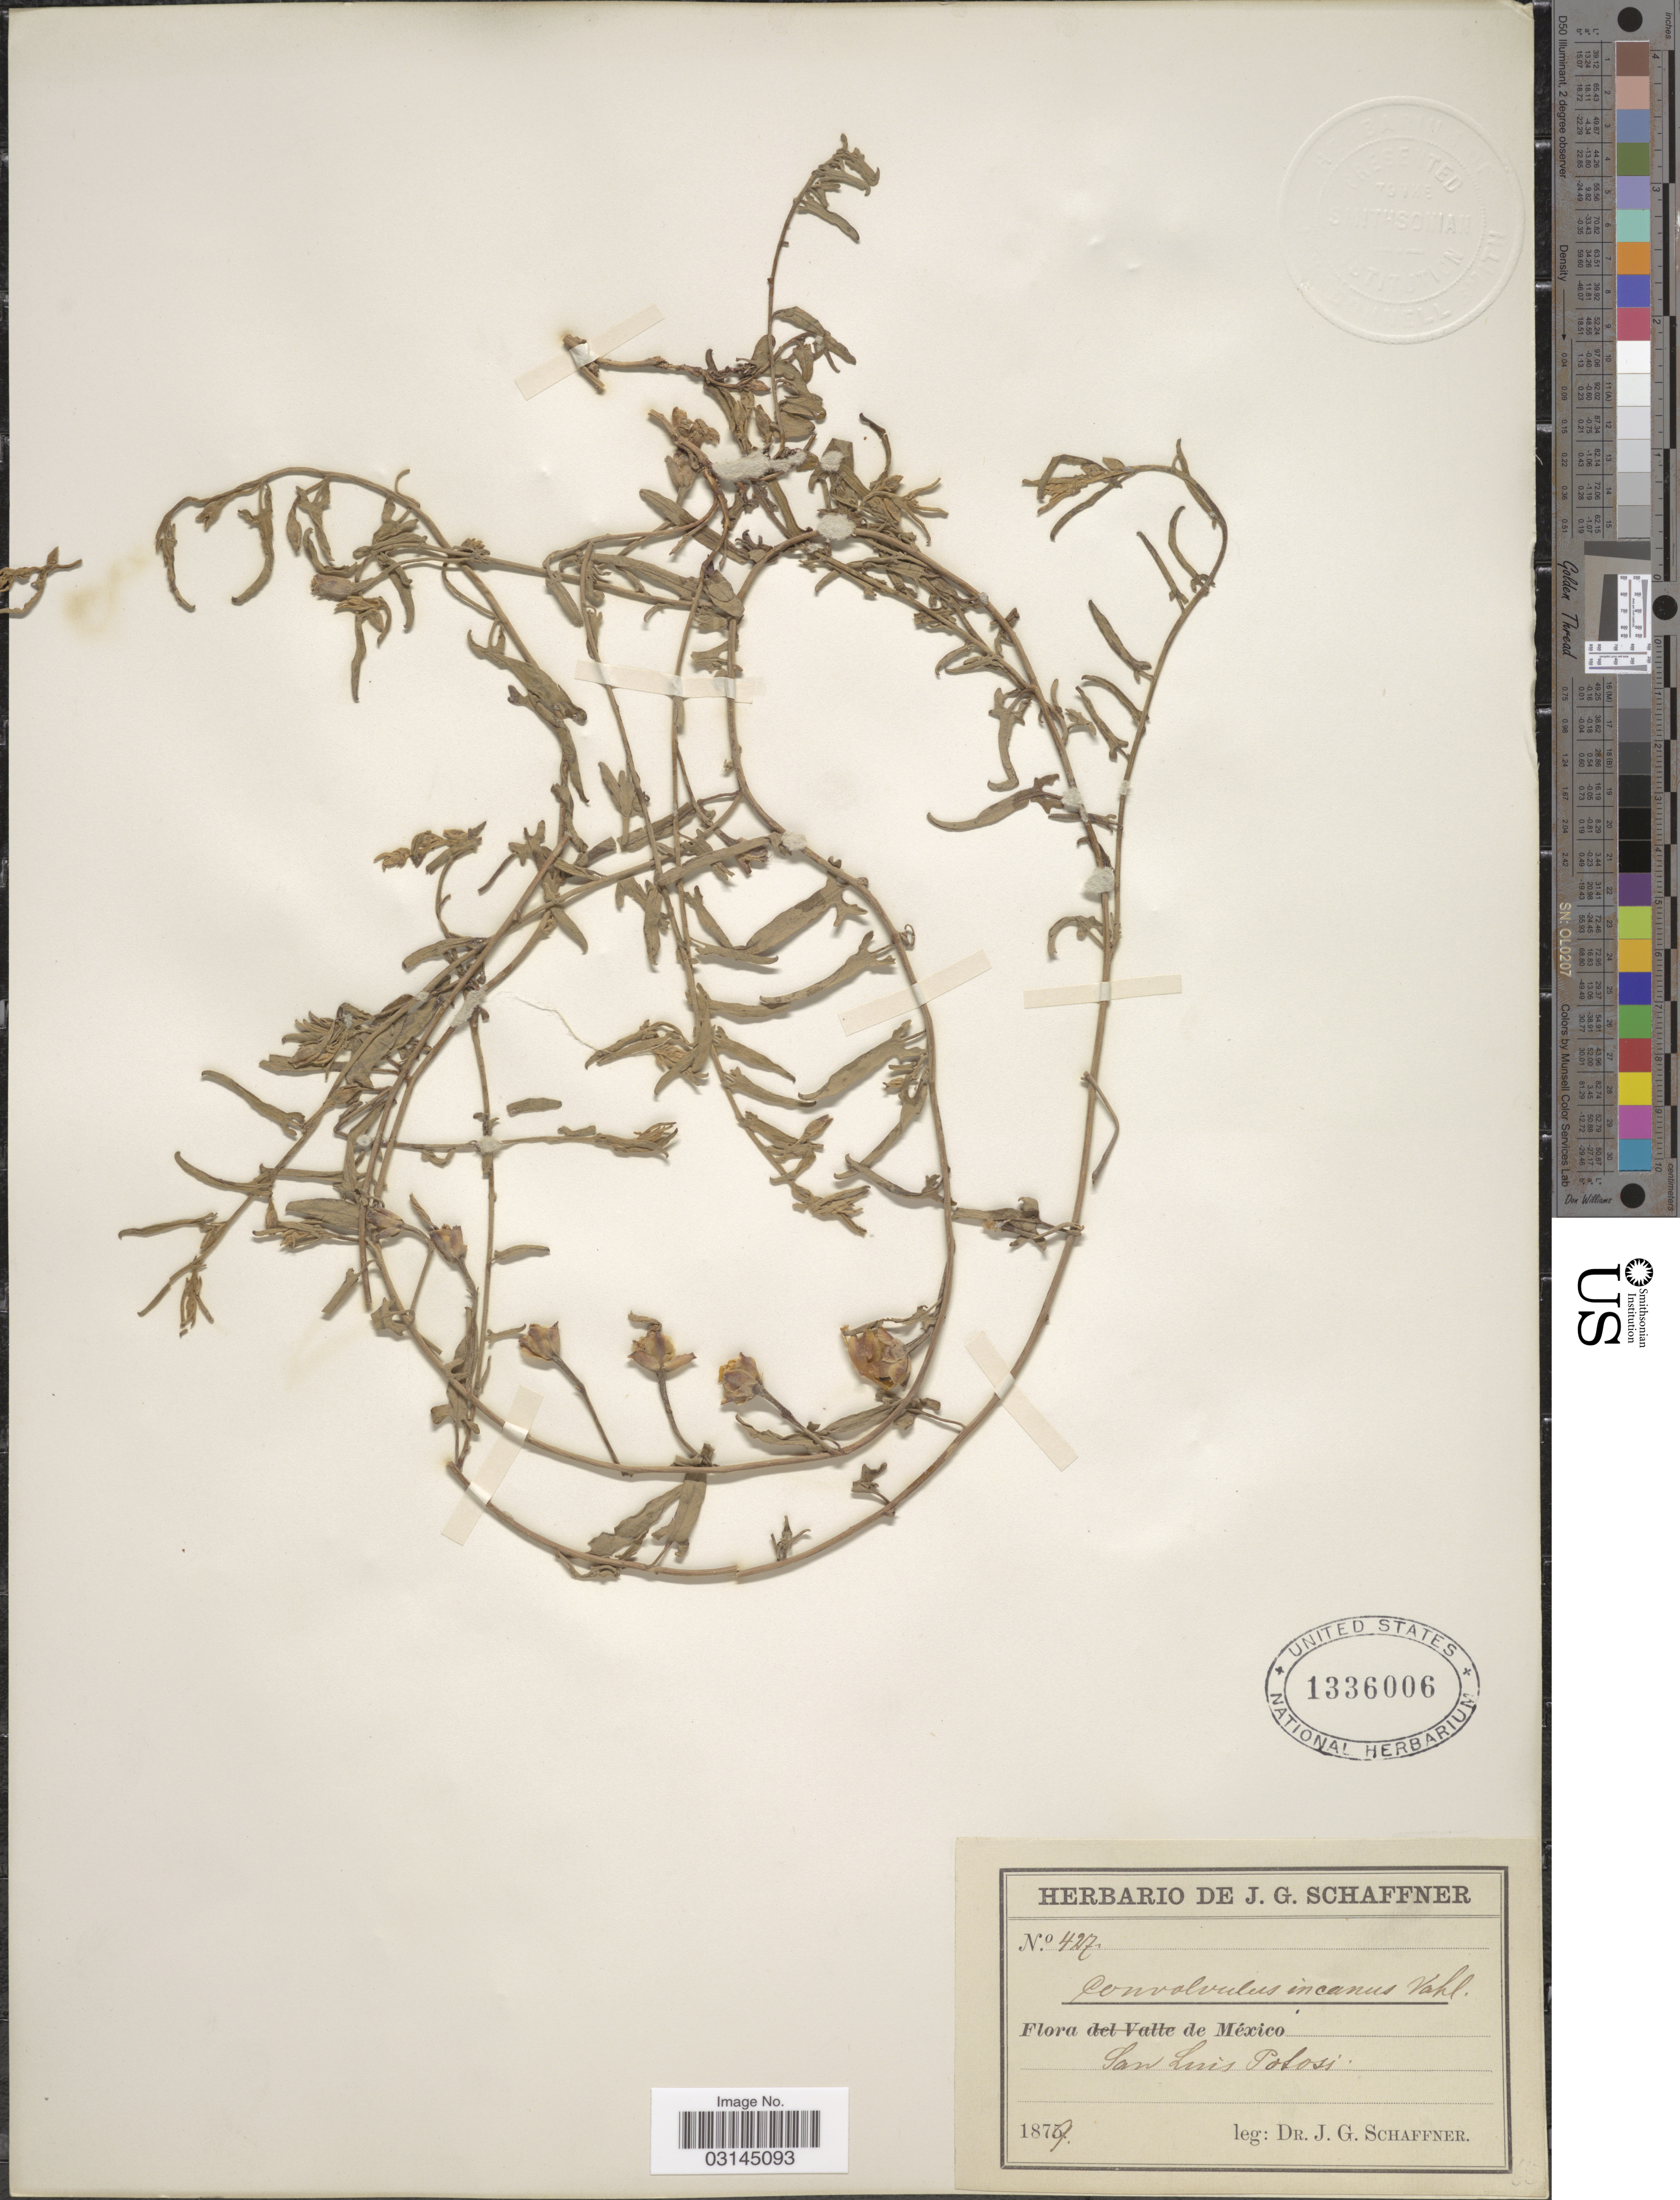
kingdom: Plantae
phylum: Tracheophyta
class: Magnoliopsida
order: Solanales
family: Convolvulaceae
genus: Convolvulus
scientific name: Convolvulus incanus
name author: Vahl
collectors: J. G. Schaffner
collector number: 427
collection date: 1879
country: Mexico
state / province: San Luis Potosí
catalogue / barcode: US 1336006